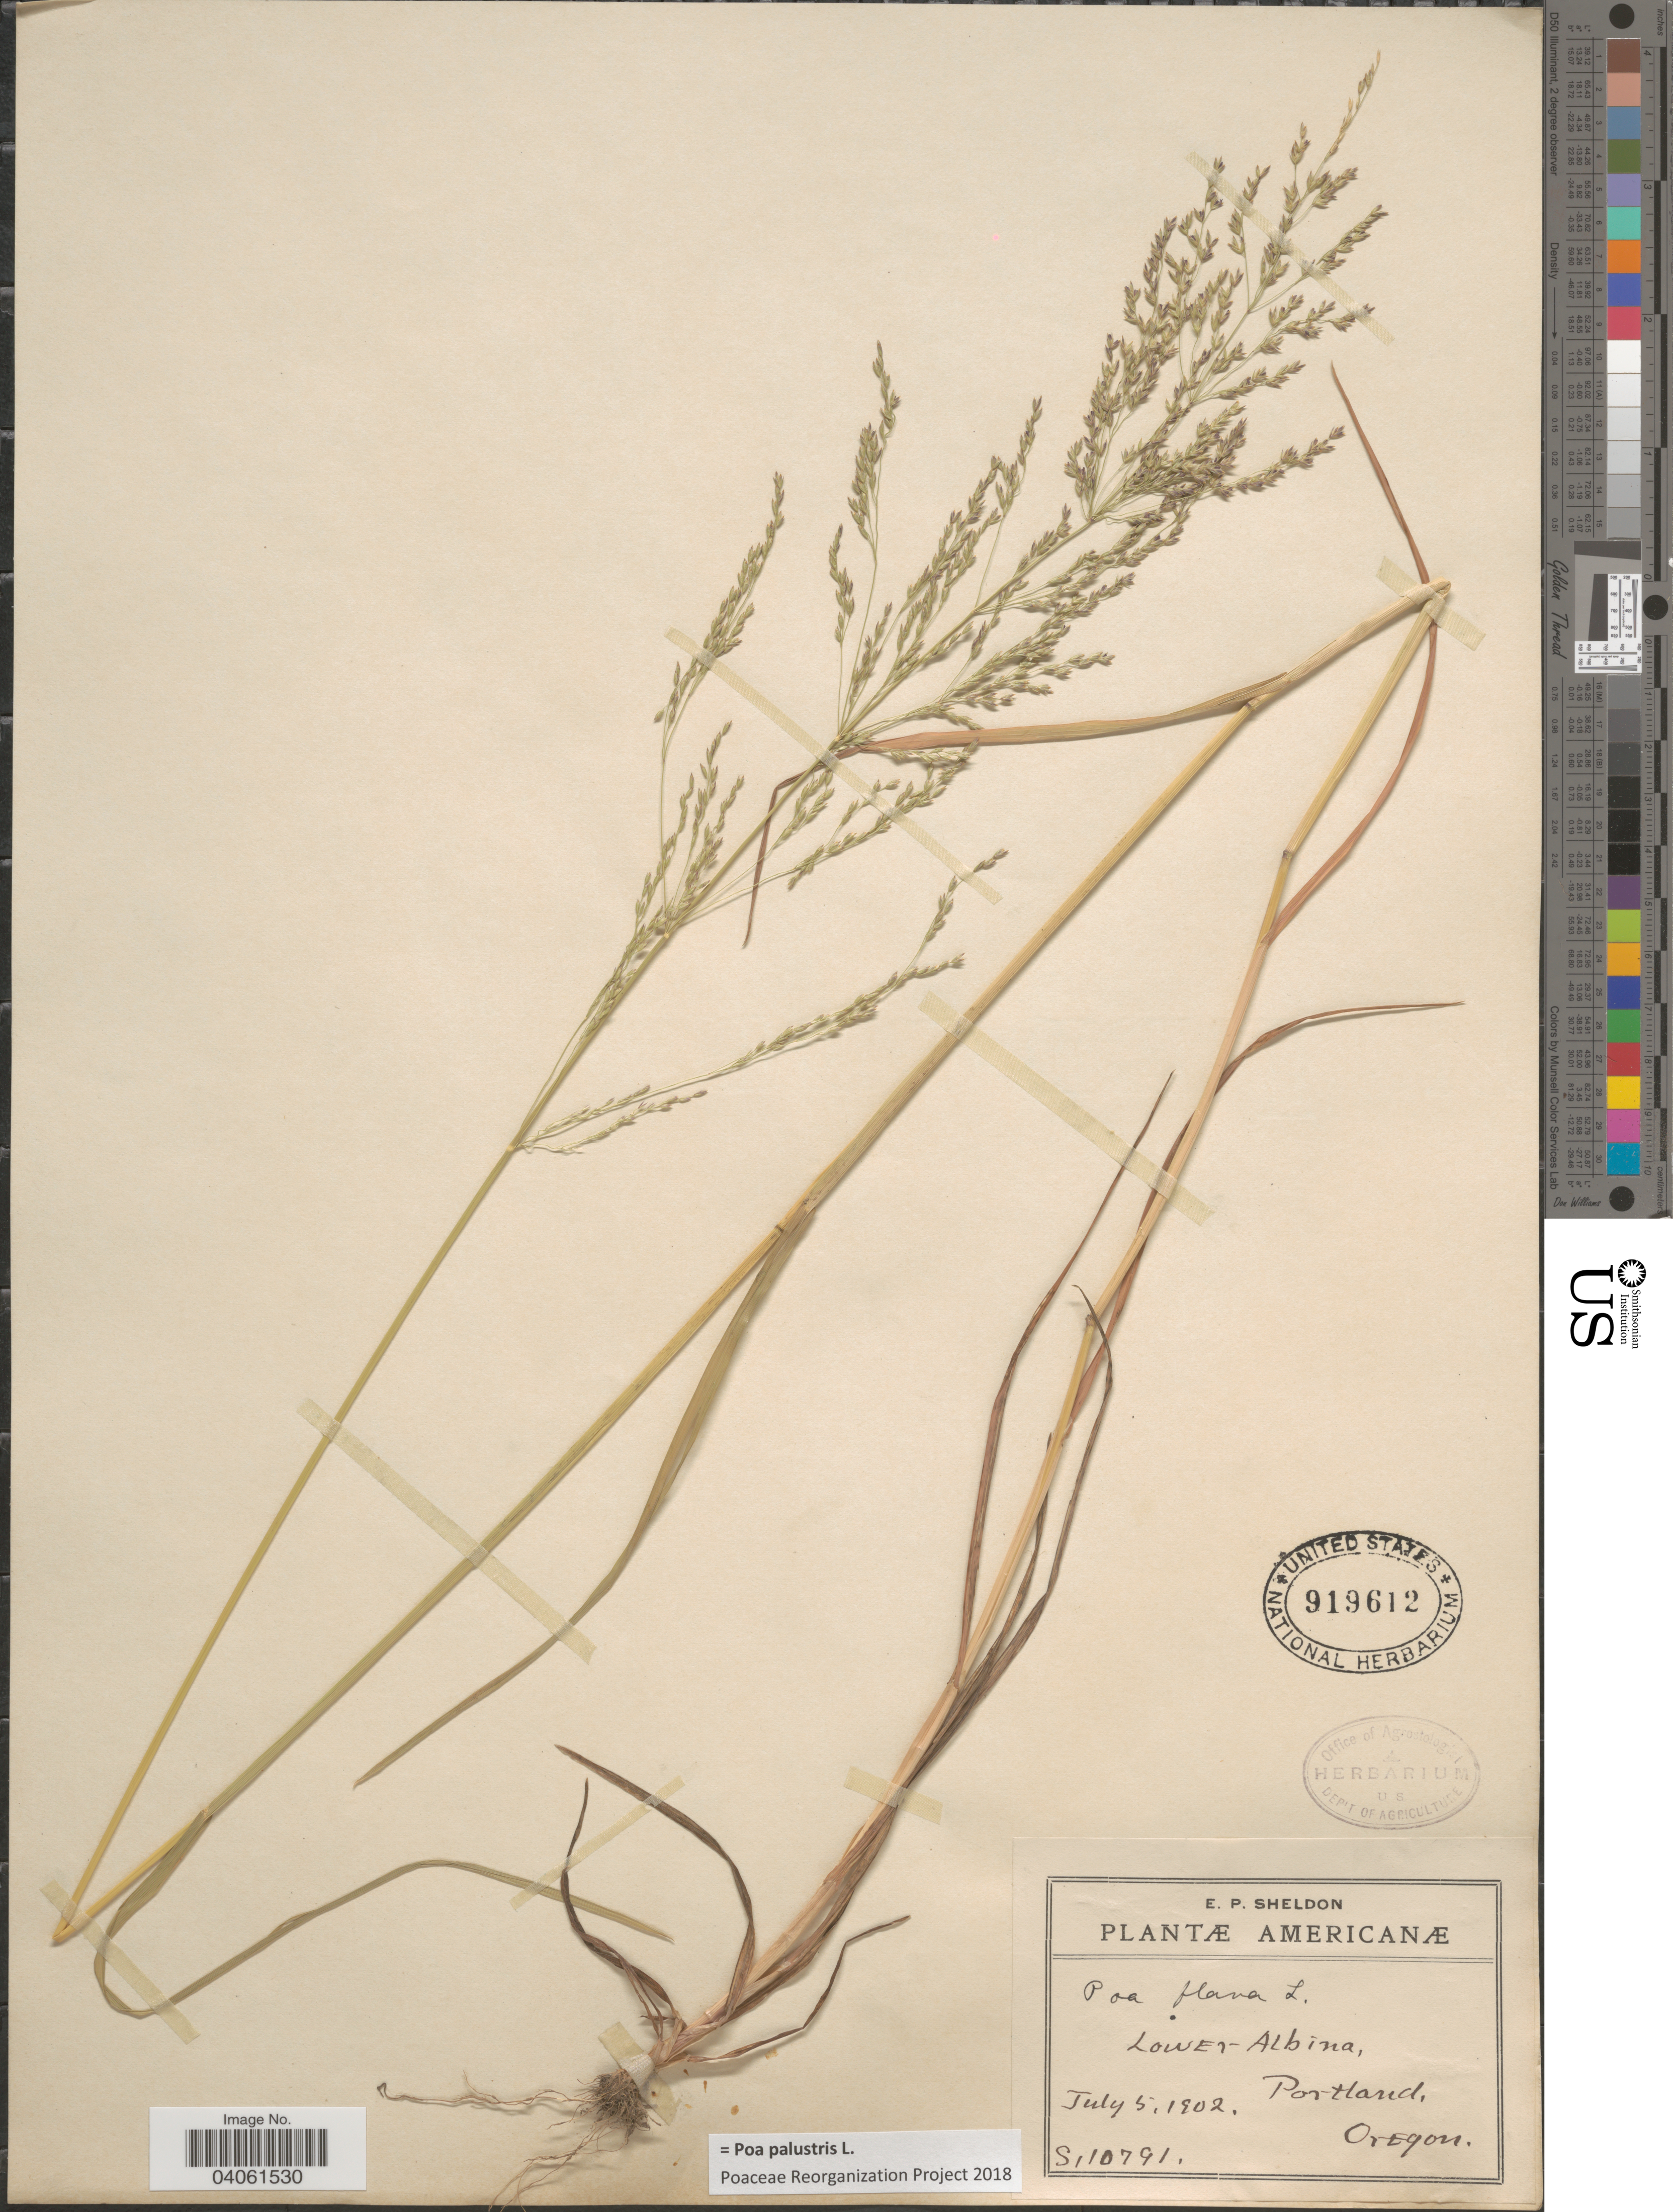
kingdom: Plantae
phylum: Tracheophyta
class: Liliopsida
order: Poales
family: Poaceae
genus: Poa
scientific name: Poa palustris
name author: L.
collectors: E. P. Sheldon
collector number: S10791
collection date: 1902-07-05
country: United States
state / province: Oregon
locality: Americanæ. Lower Albina, Portland.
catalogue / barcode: US 919612